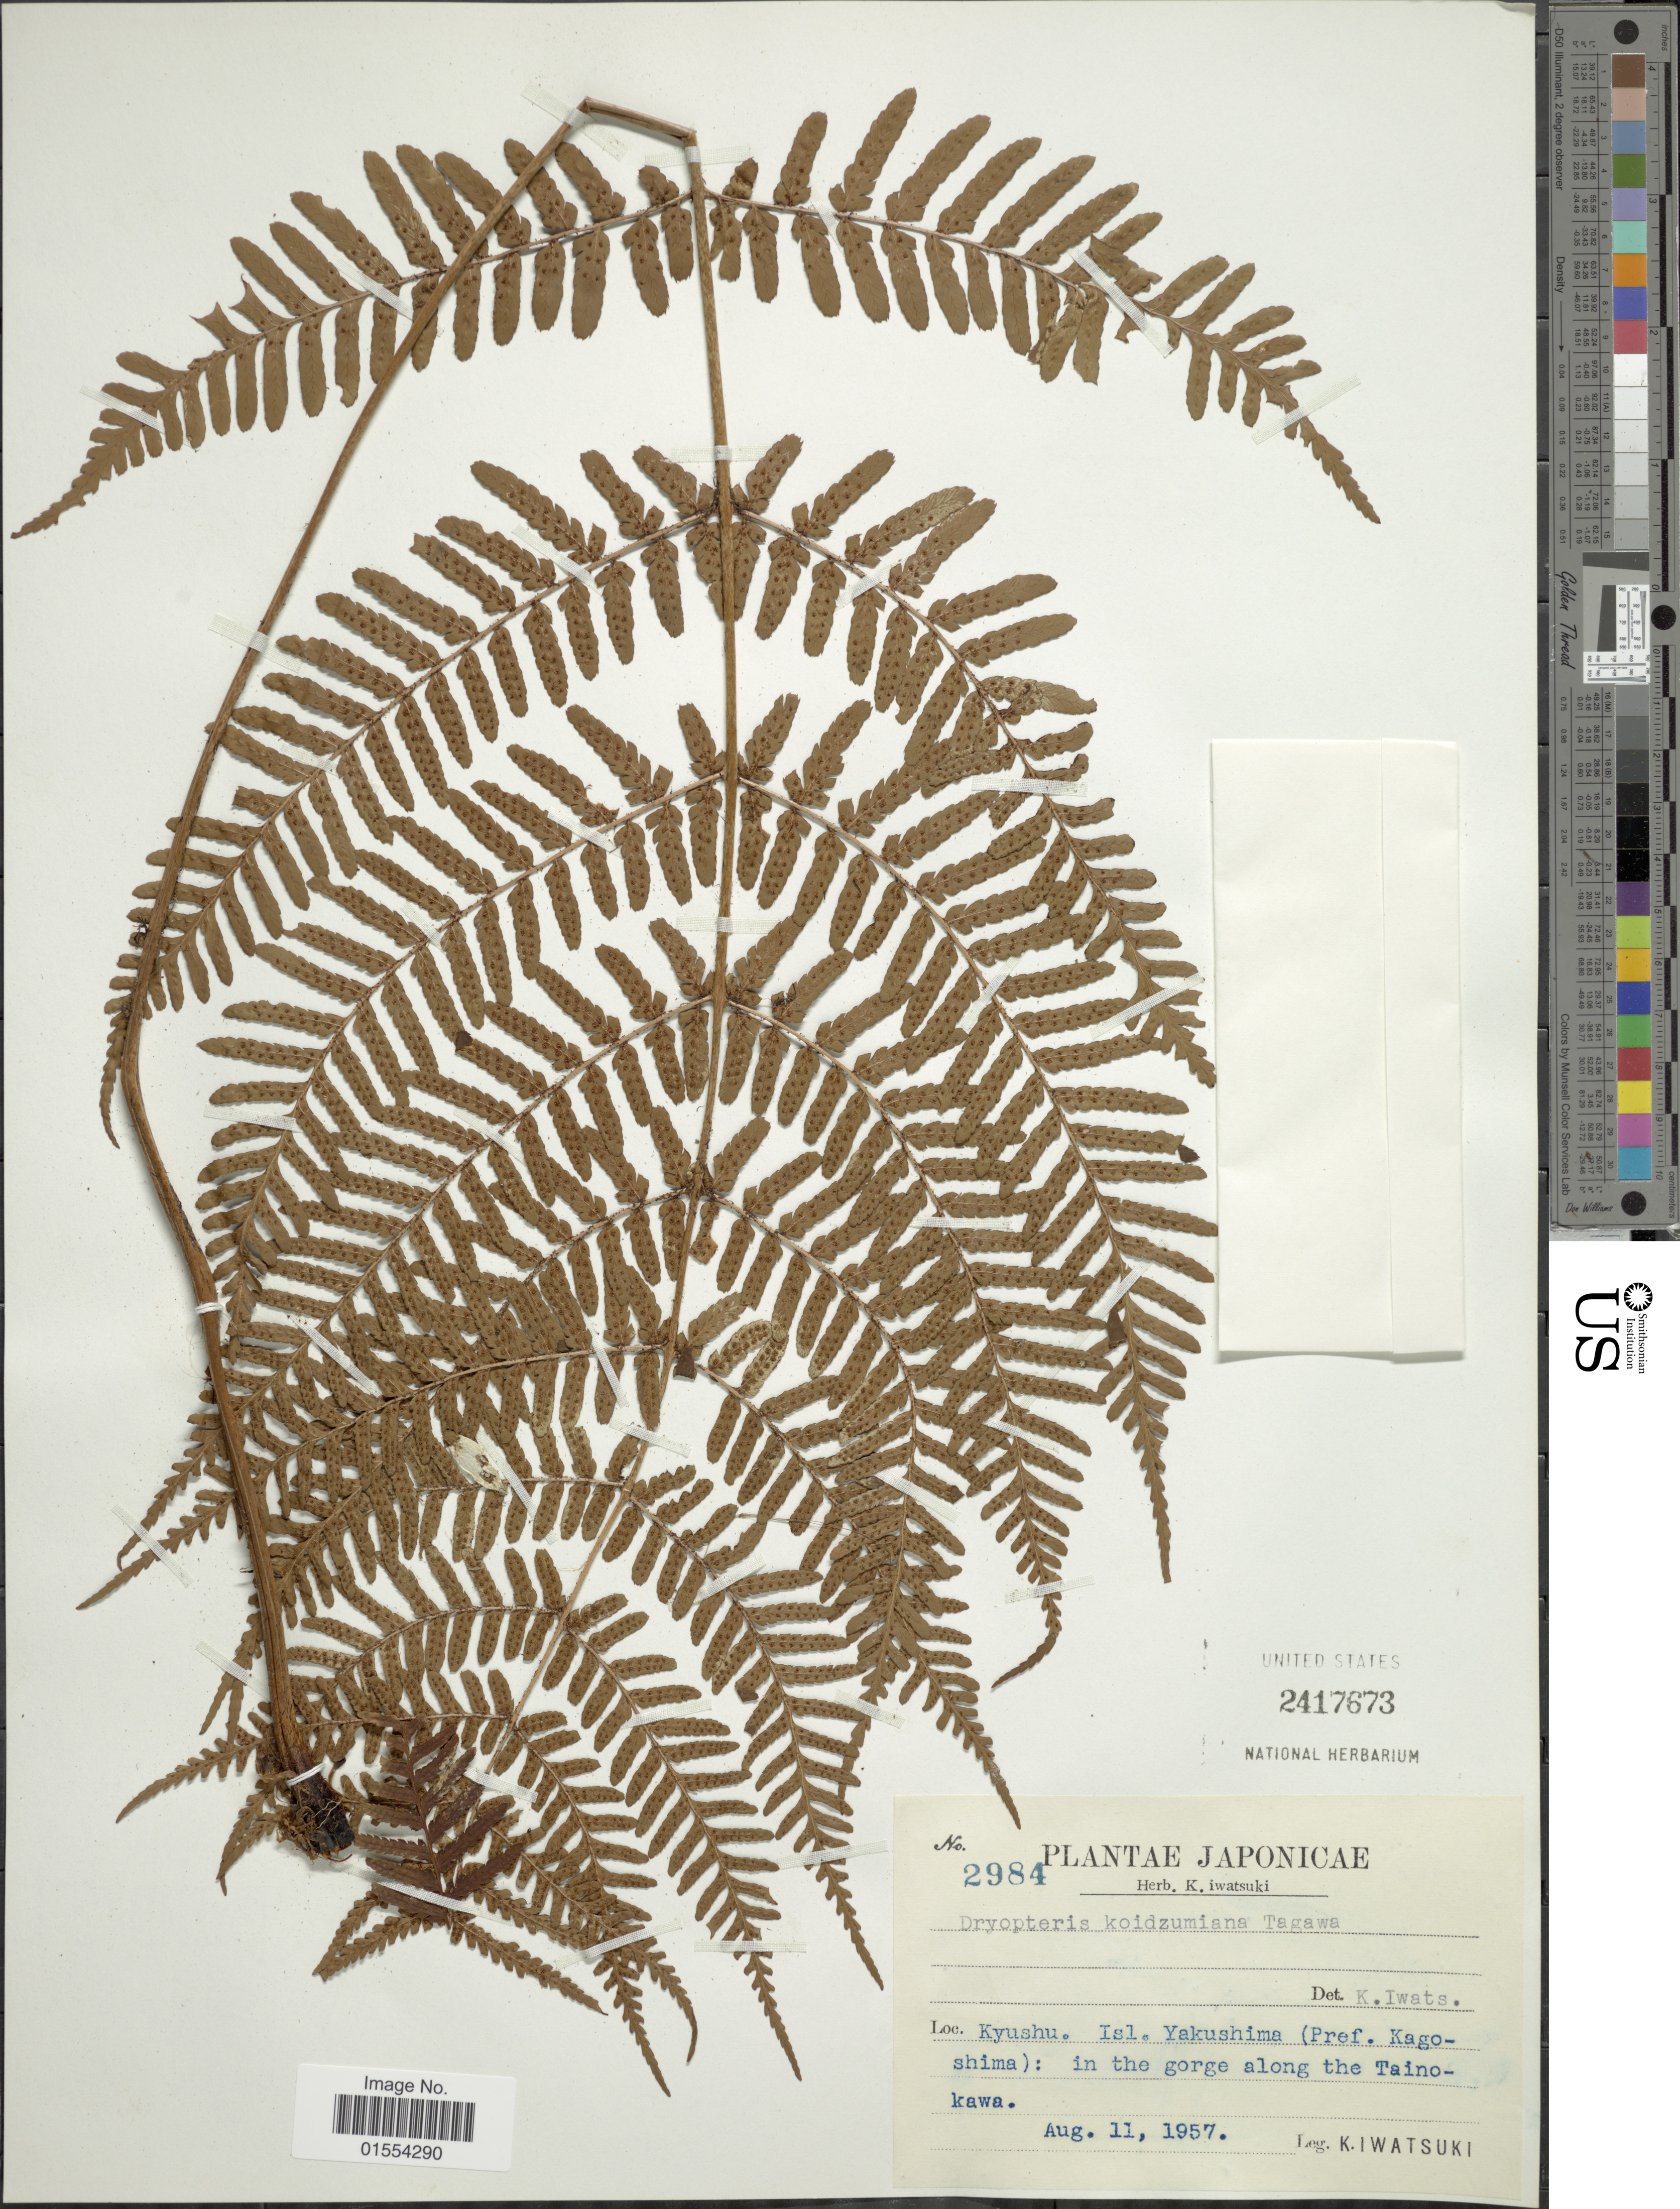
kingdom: Plantae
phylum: Tracheophyta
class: Polypodiopsida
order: Polypodiales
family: Dryopteridaceae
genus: Dryopteris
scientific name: Dryopteris koidzumiana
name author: Tagawa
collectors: K. Iwatsuki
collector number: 2984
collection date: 1957-08-11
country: Japan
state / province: Kagosima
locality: Japonicae. Kyushu. Isl. Yakushima (Pref. Kagoshima): in the gorge along the Tainokawa.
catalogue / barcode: US 2417673